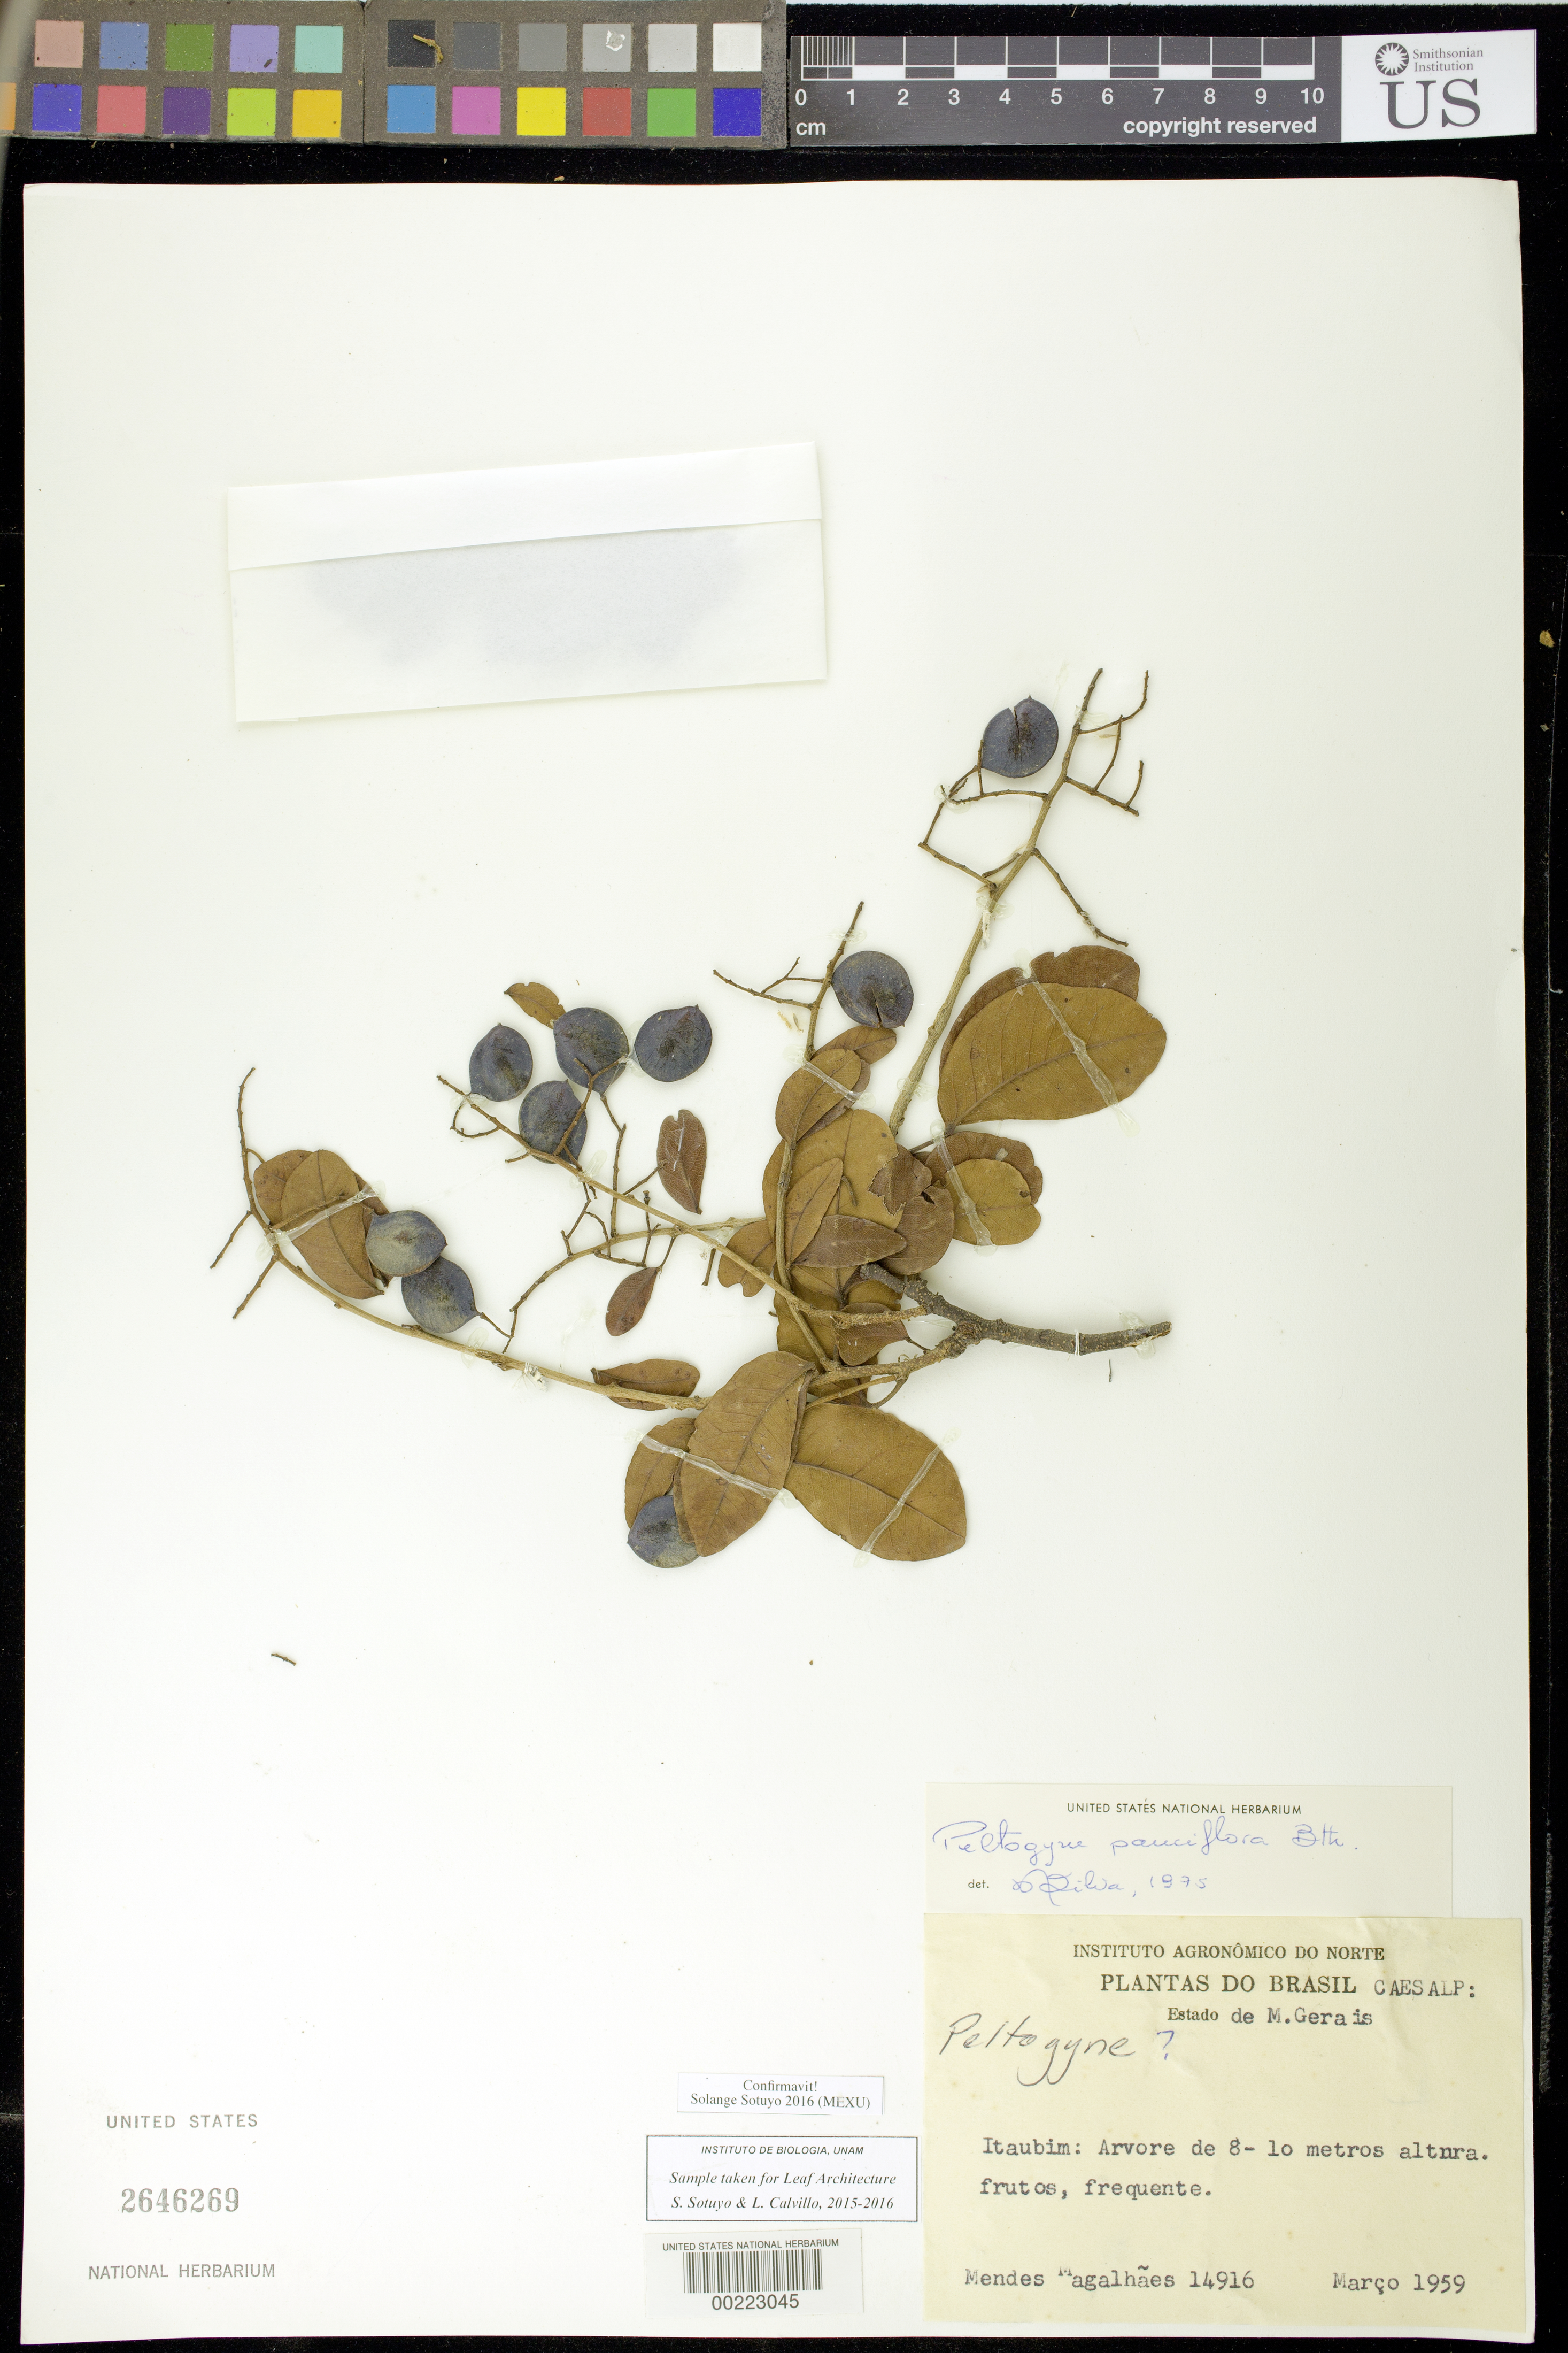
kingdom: Plantae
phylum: Tracheophyta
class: Magnoliopsida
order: Fabales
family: Fabaceae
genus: Peltogyne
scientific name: Peltogyne pauciflora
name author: Benth.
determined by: Sotuyo, Solange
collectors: M. Magalhães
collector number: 14916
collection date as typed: Mar 1959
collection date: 1959-03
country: Brazil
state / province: Minas Gerais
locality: Itaubim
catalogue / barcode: US 2646269